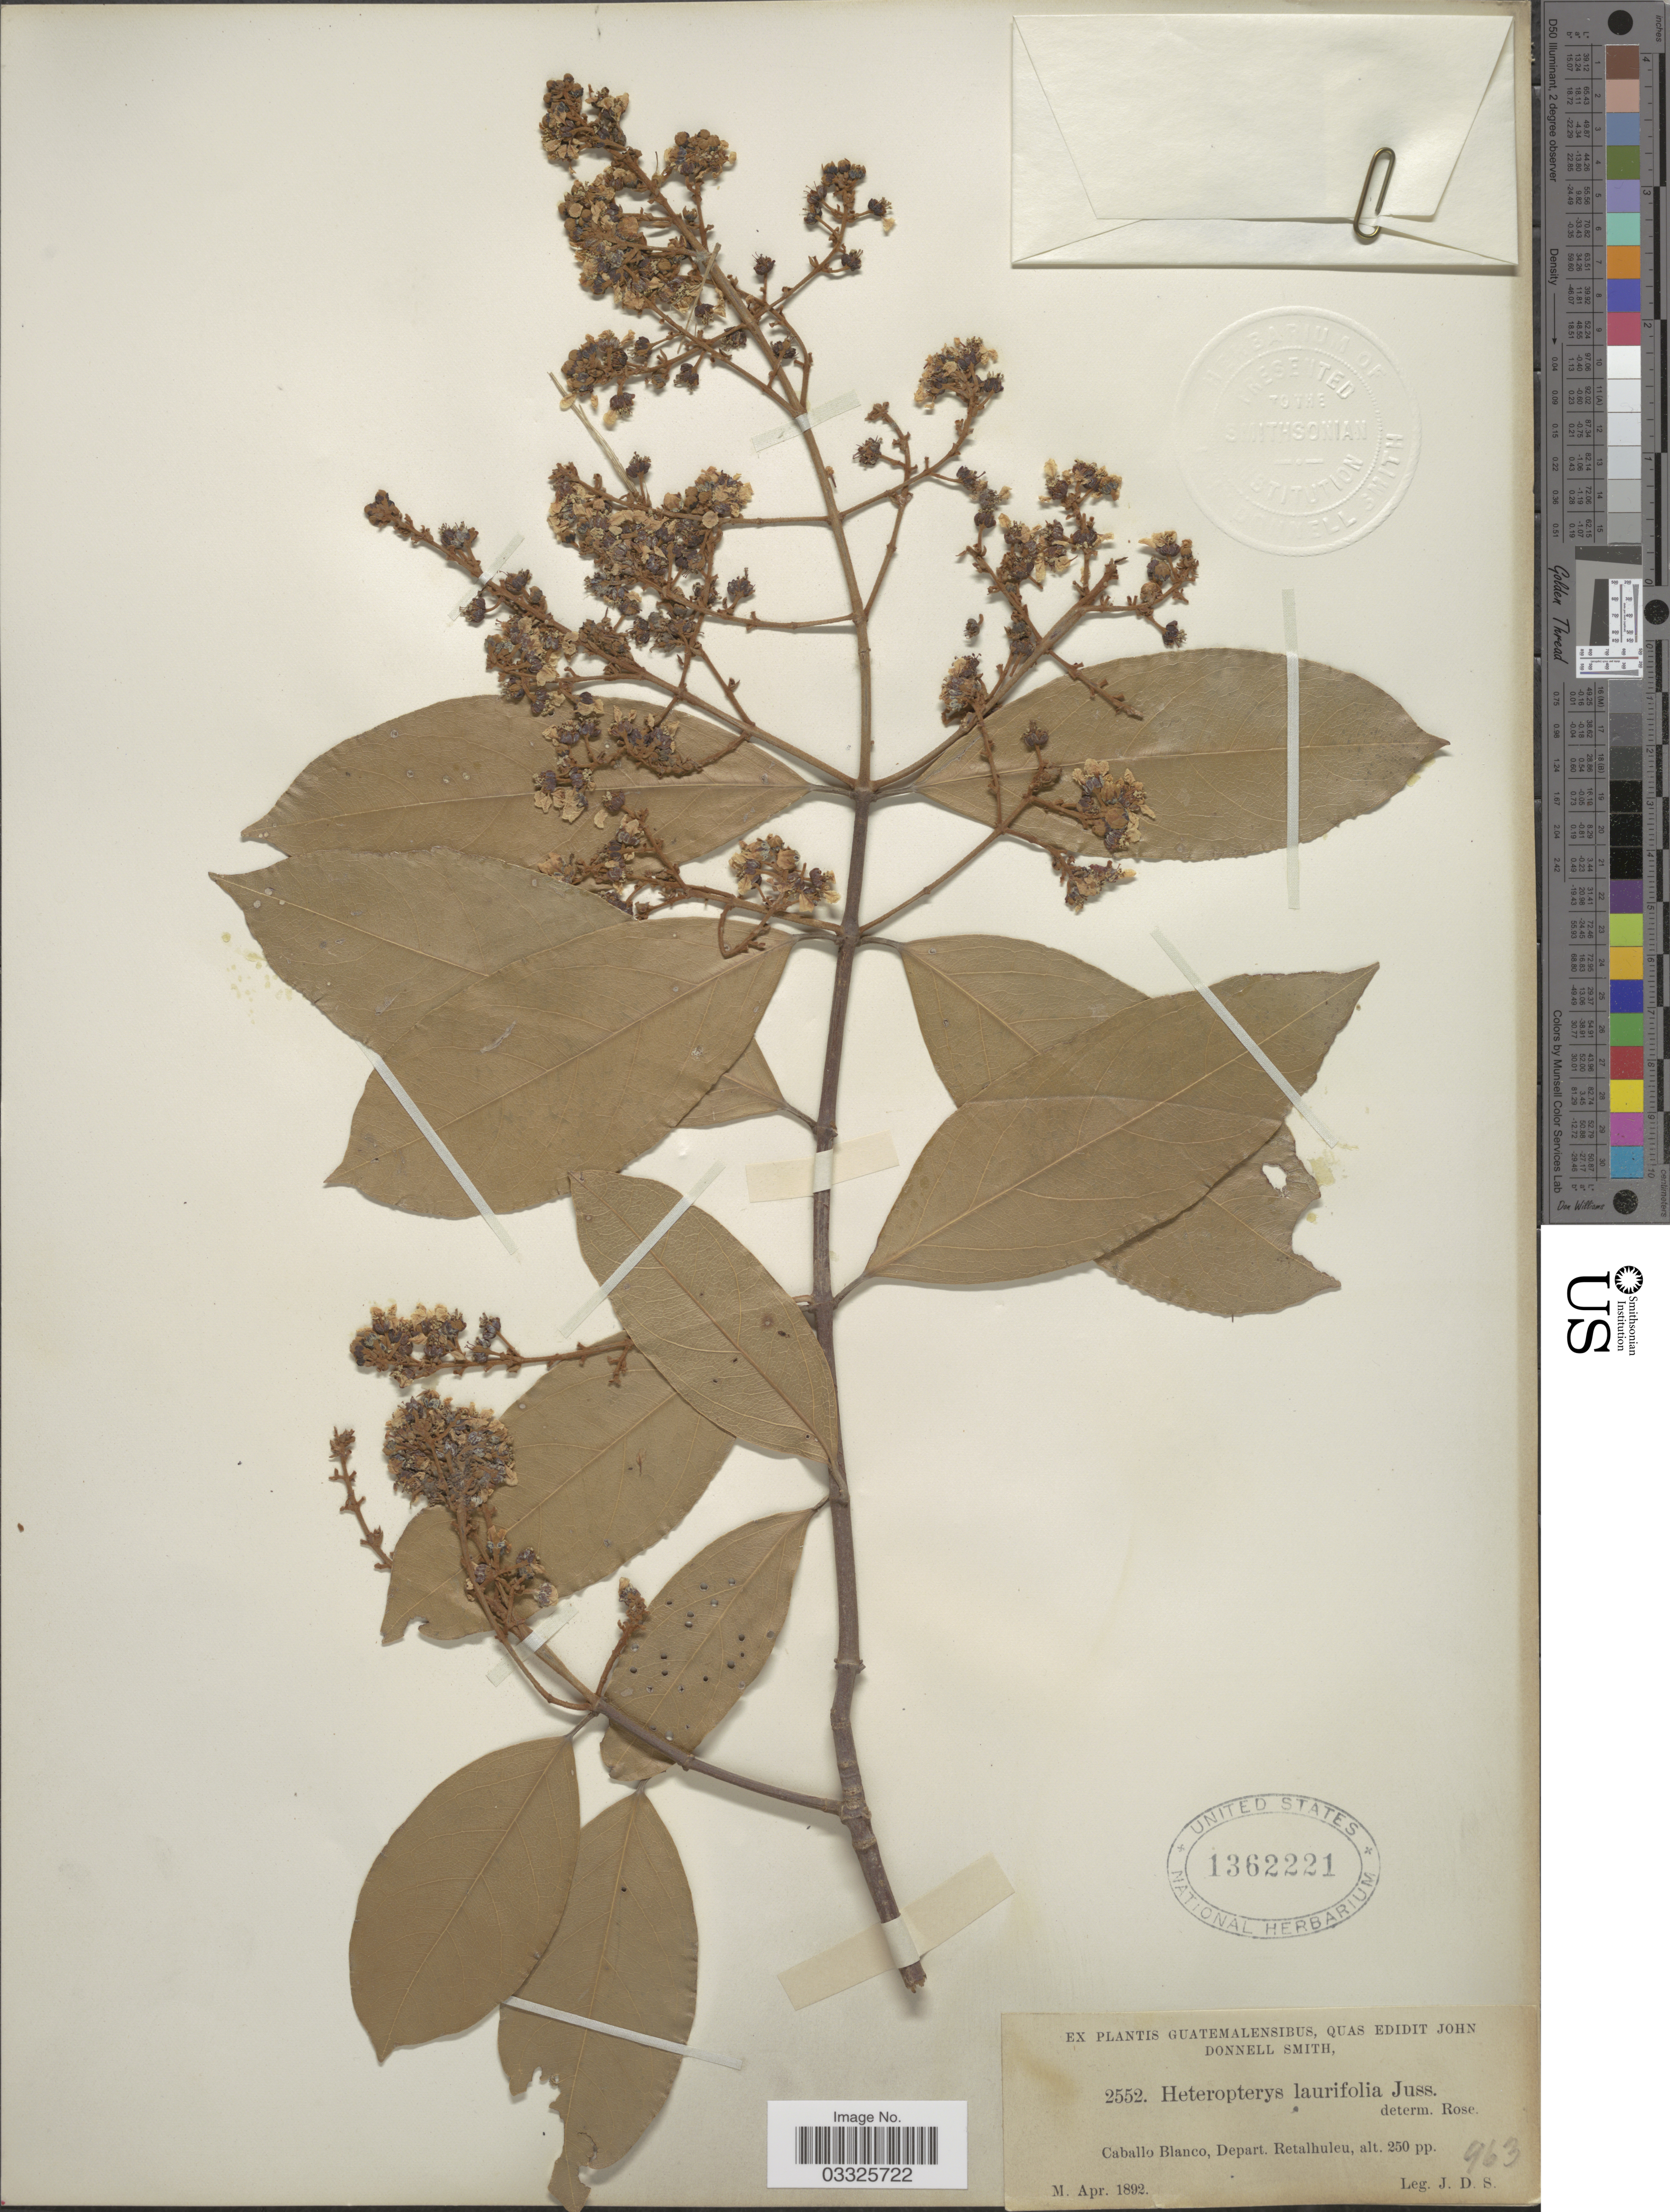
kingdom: Plantae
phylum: Tracheophyta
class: Magnoliopsida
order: Malpighiales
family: Malpighiaceae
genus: Heteropterys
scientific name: Heteropterys laurifolia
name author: (L.) A. Juss.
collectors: J. Donnell Smith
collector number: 2552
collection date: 1892-04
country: Guatemala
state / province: Retalhuleu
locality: Caballo Blanco, Depart. Retalhuleu.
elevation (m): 76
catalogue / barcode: US 1362221